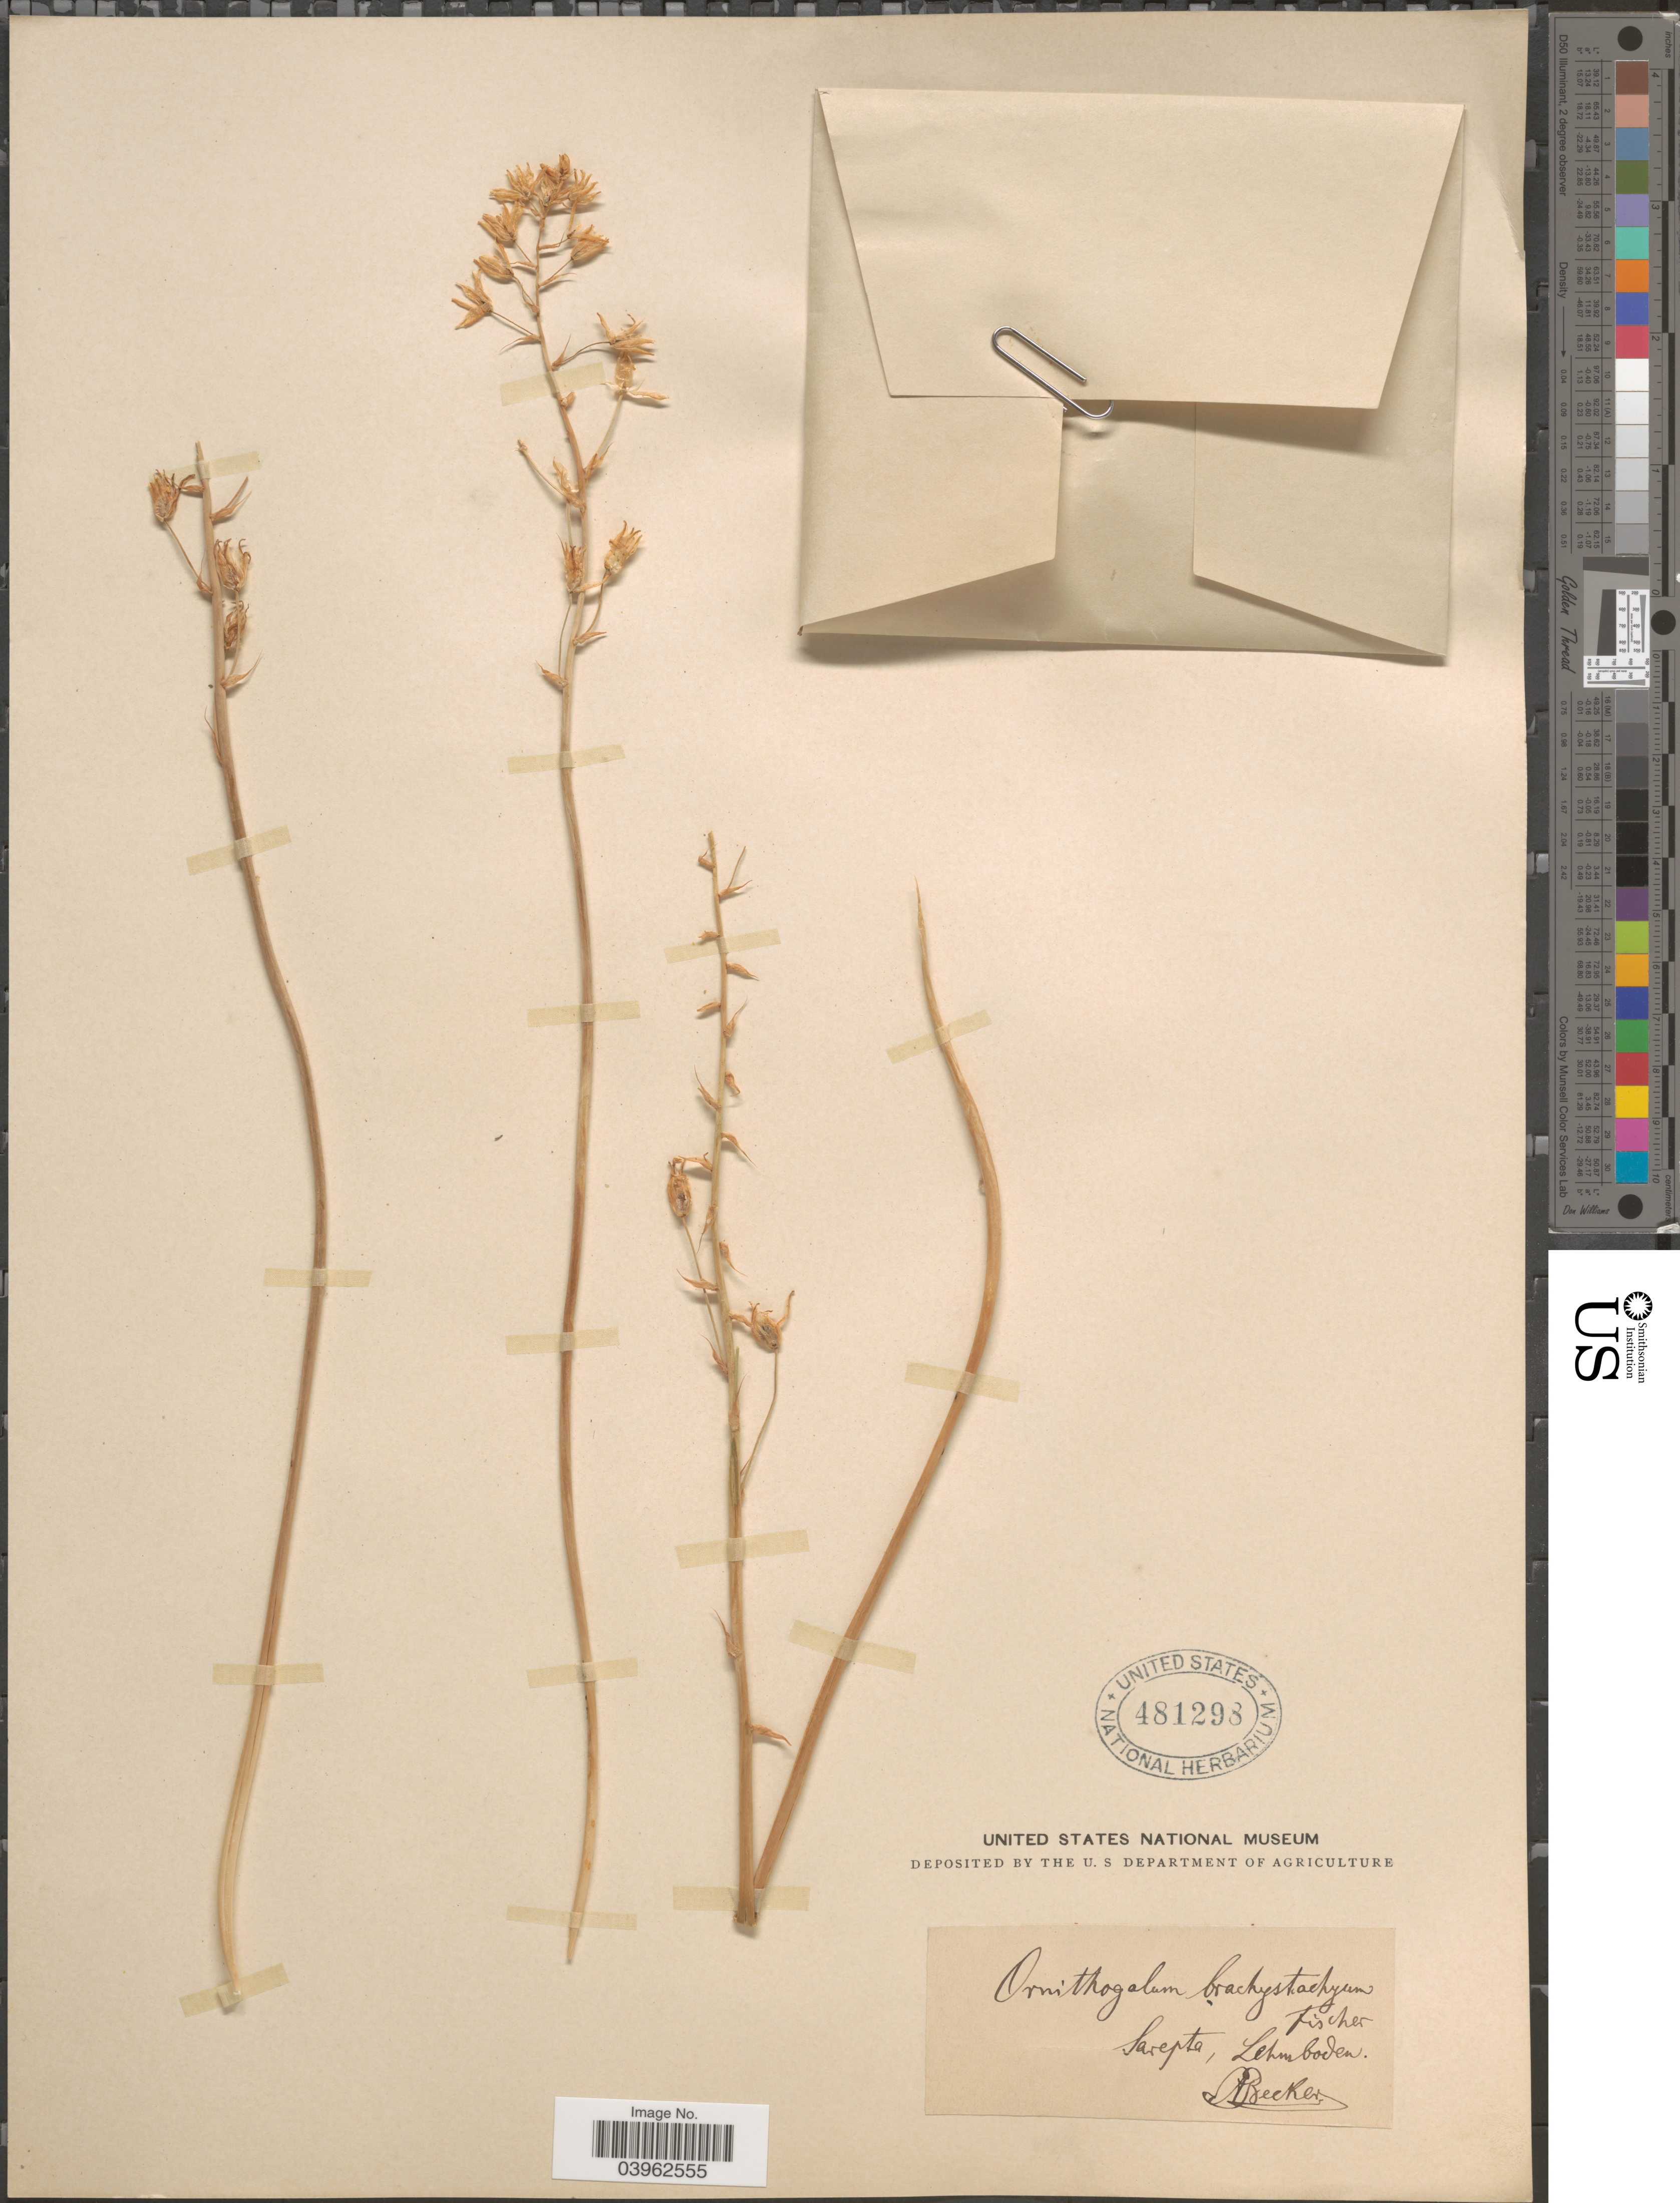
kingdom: Plantae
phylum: Tracheophyta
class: Liliopsida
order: Asparagales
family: Asparagaceae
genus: Ornithogalum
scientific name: Ornithogalum brachystachys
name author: K. Koch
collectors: A. Becker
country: Russian Federation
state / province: Volgograd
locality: Sarepta, Lehmboden.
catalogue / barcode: US 481298